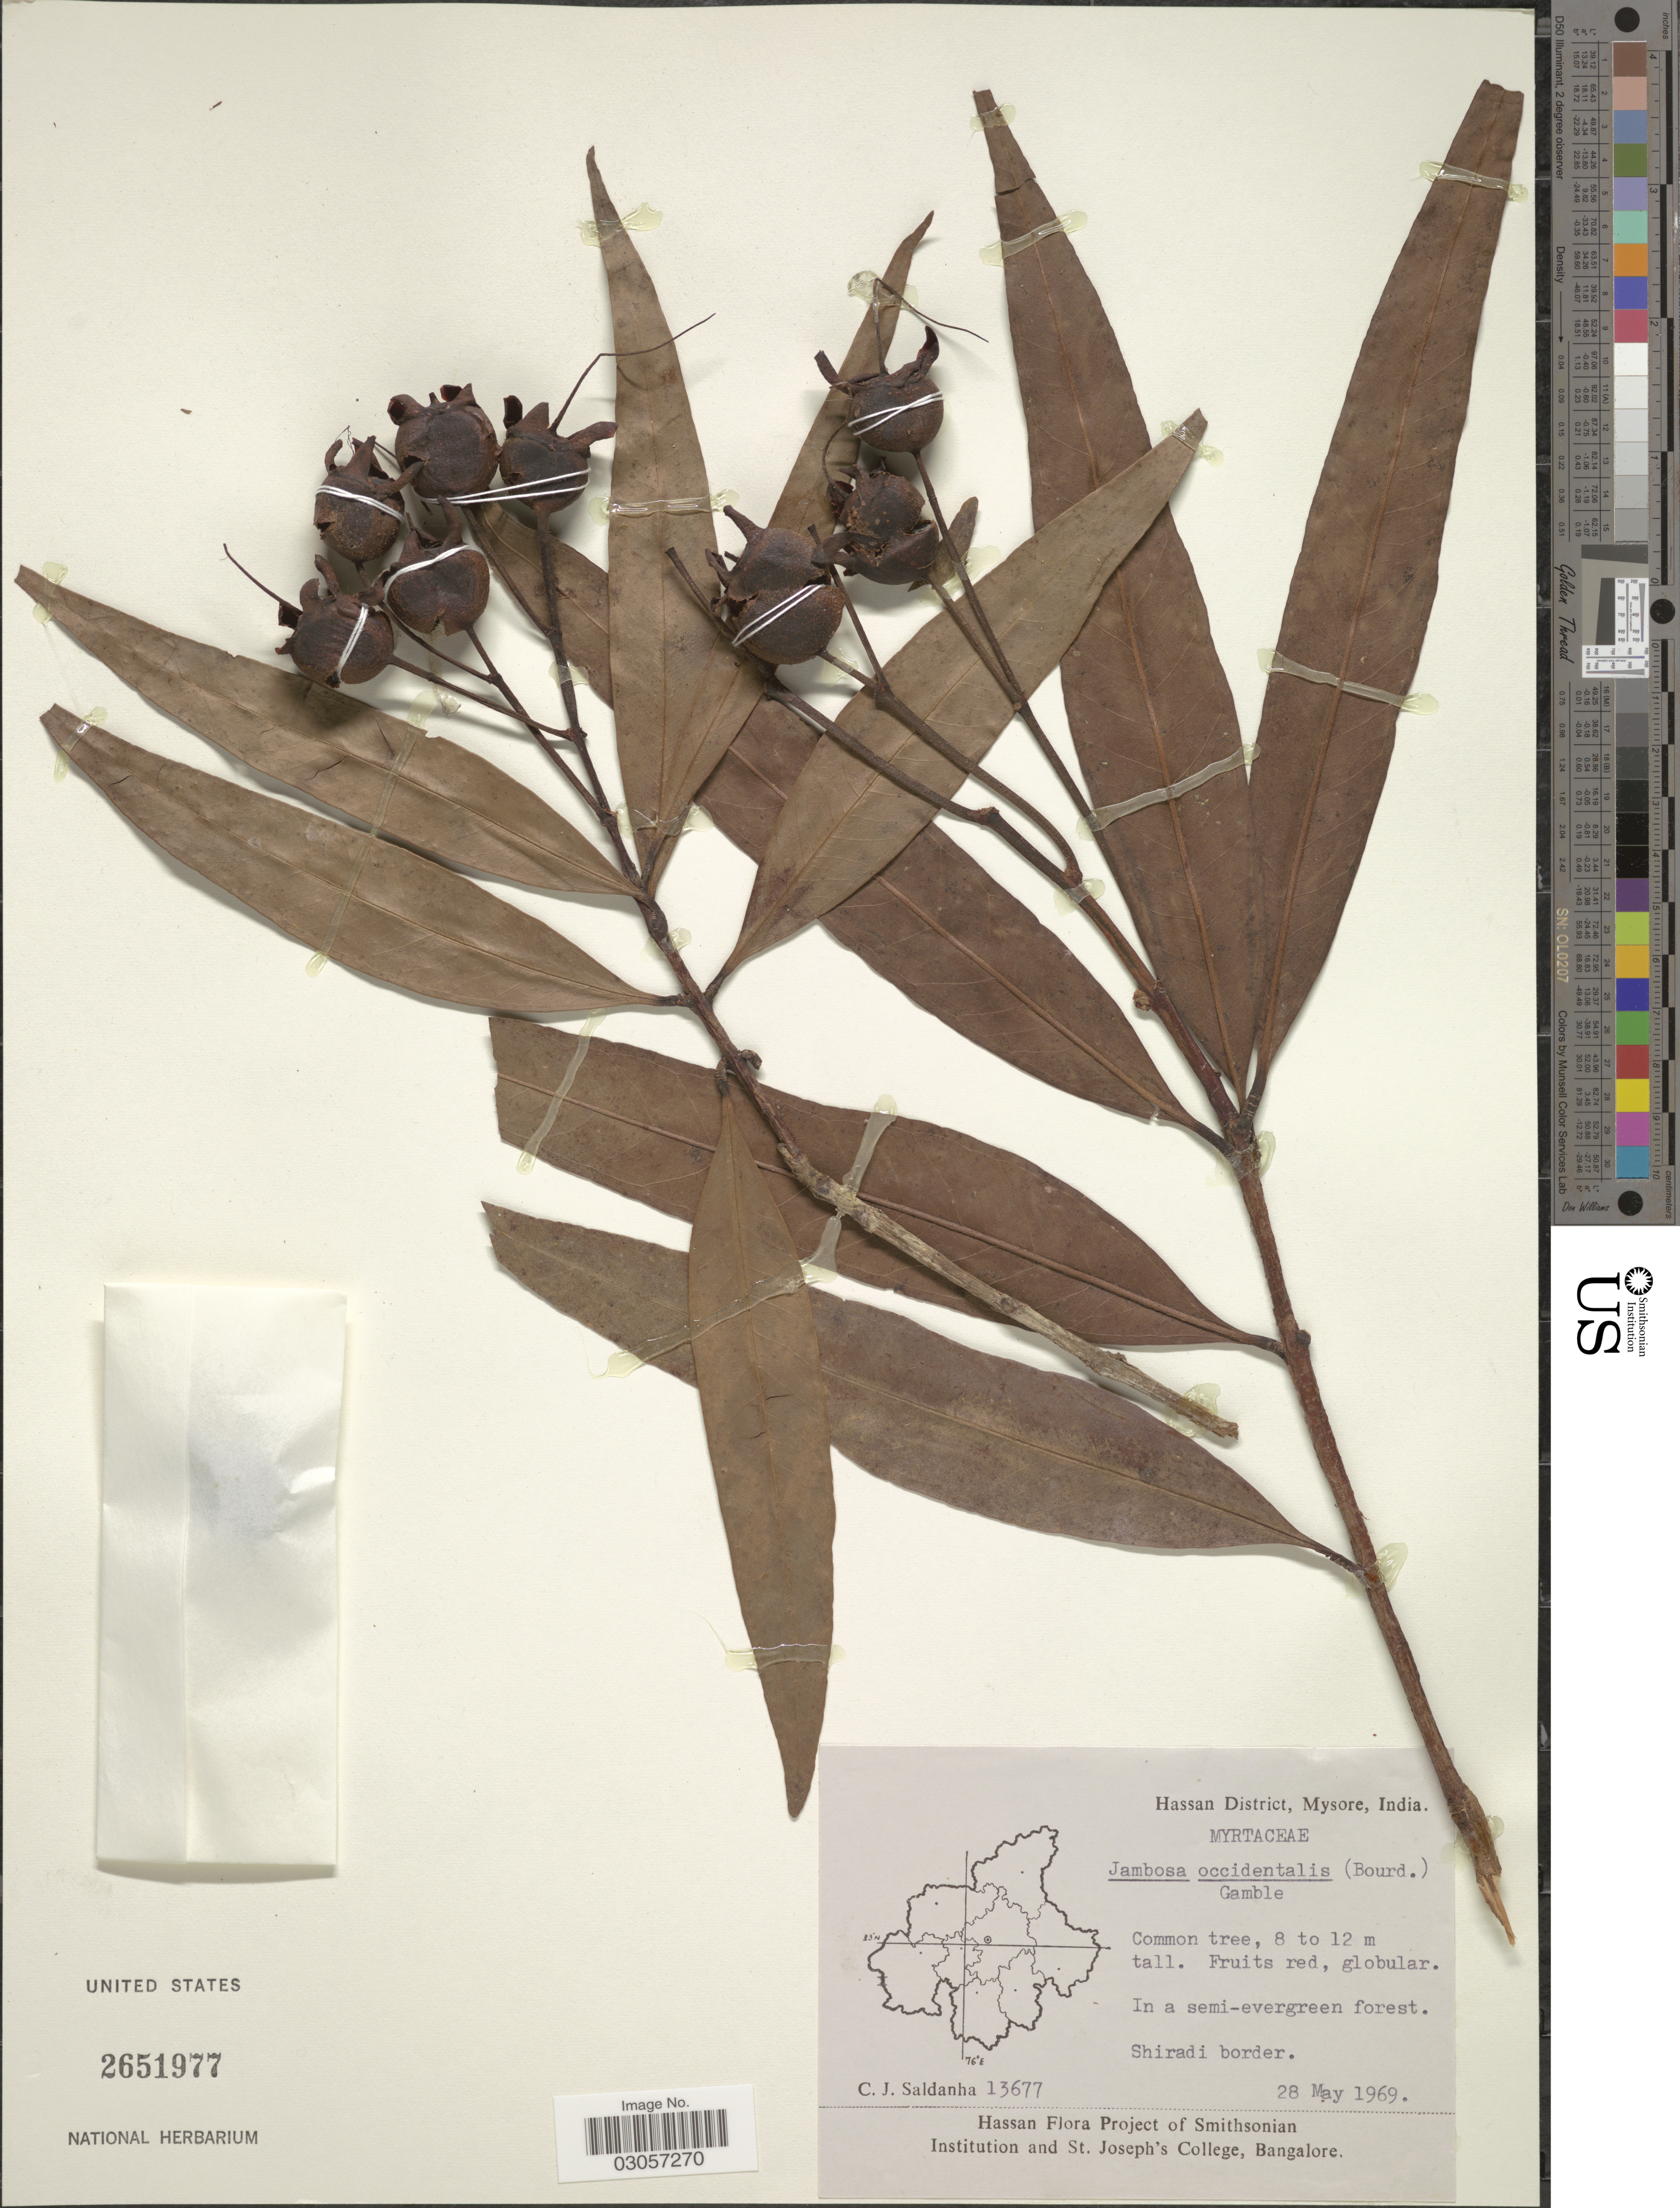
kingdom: Plantae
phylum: Tracheophyta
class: Magnoliopsida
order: Myrtales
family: Myrtaceae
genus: Syzygium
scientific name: Syzygium occidentale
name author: (Bourd.) Gandhi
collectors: C. J. Saldanha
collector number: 13677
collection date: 1969-05-28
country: India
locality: Hassan District, Mysore, India, Shiradi border.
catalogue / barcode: US 2651977